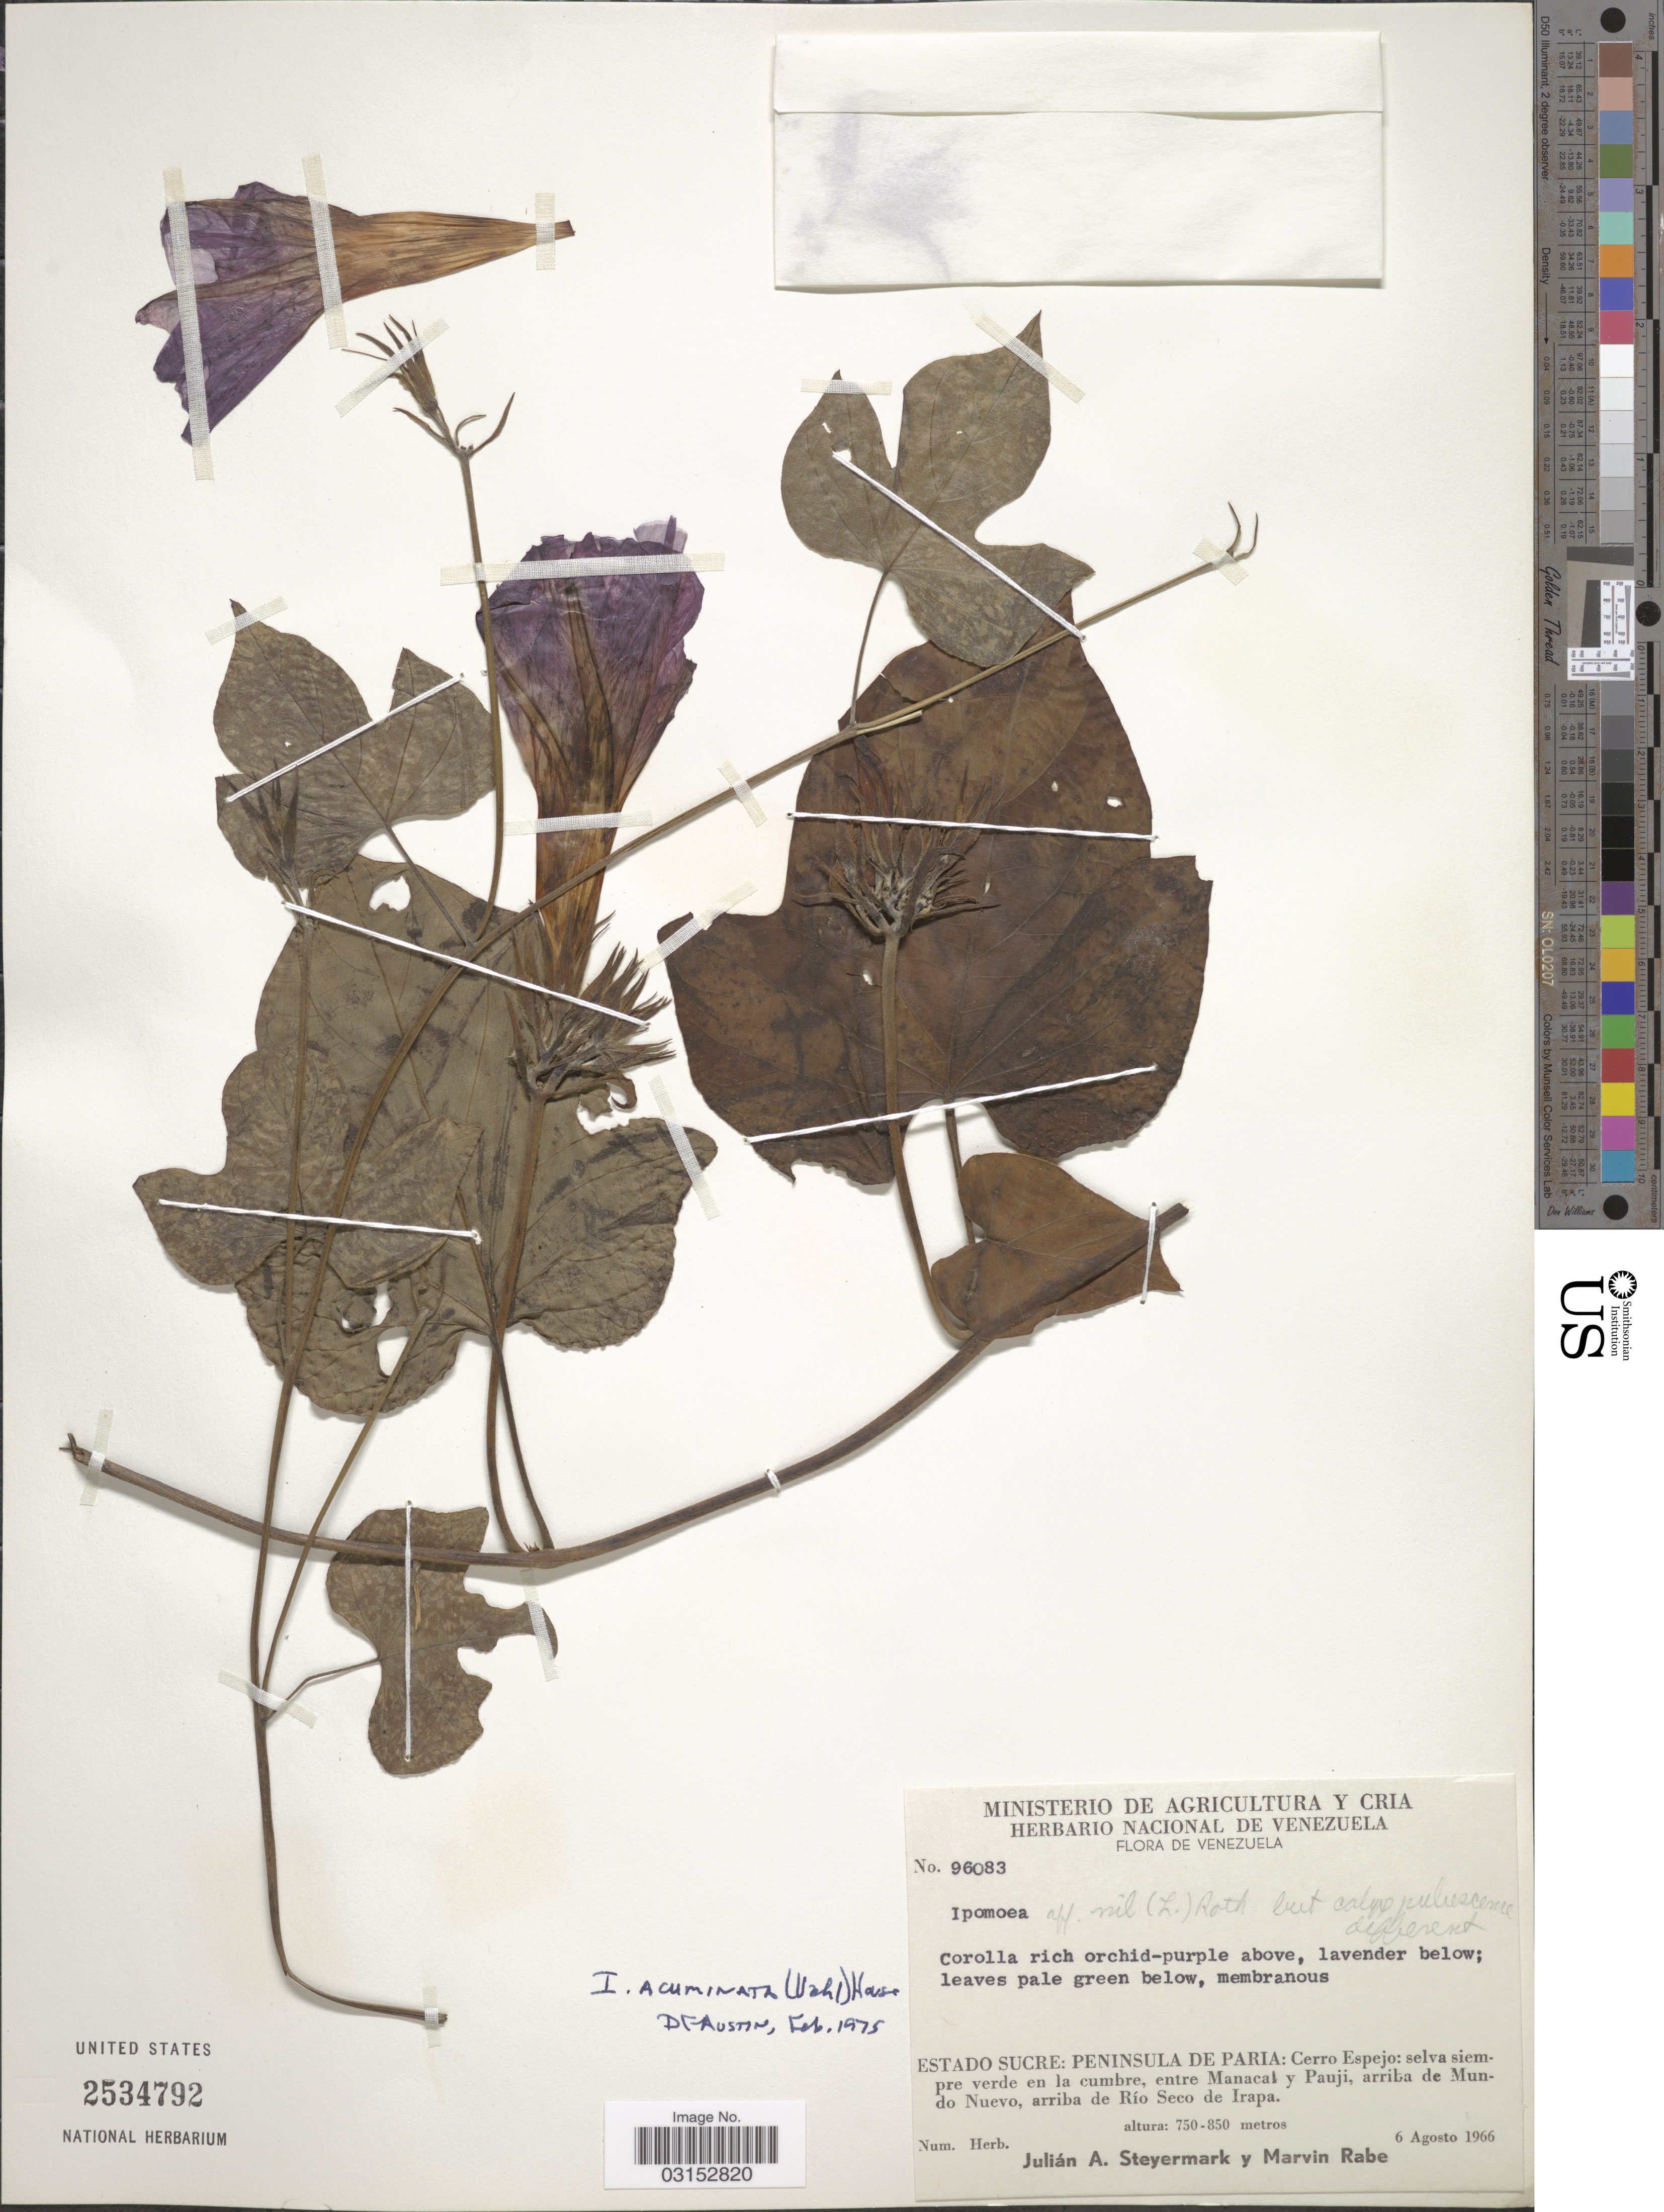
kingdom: Plantae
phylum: Tracheophyta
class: Magnoliopsida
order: Solanales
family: Convolvulaceae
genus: Ipomoea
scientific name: Ipomoea indica (Burm.) Merr. var. indica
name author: (Burm.) Merr.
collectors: J. Steyermark & M. Rabe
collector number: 93083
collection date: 1966-08-06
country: Venezuela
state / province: Sucre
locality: Peninsula de Paria: Cerro Espejo: selva siempre en la cumbre, entre Manacal y Pauji, arriba de Mundo Nuevo, arriba de Río Seco de Irapa.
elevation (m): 750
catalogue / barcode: US 2534792